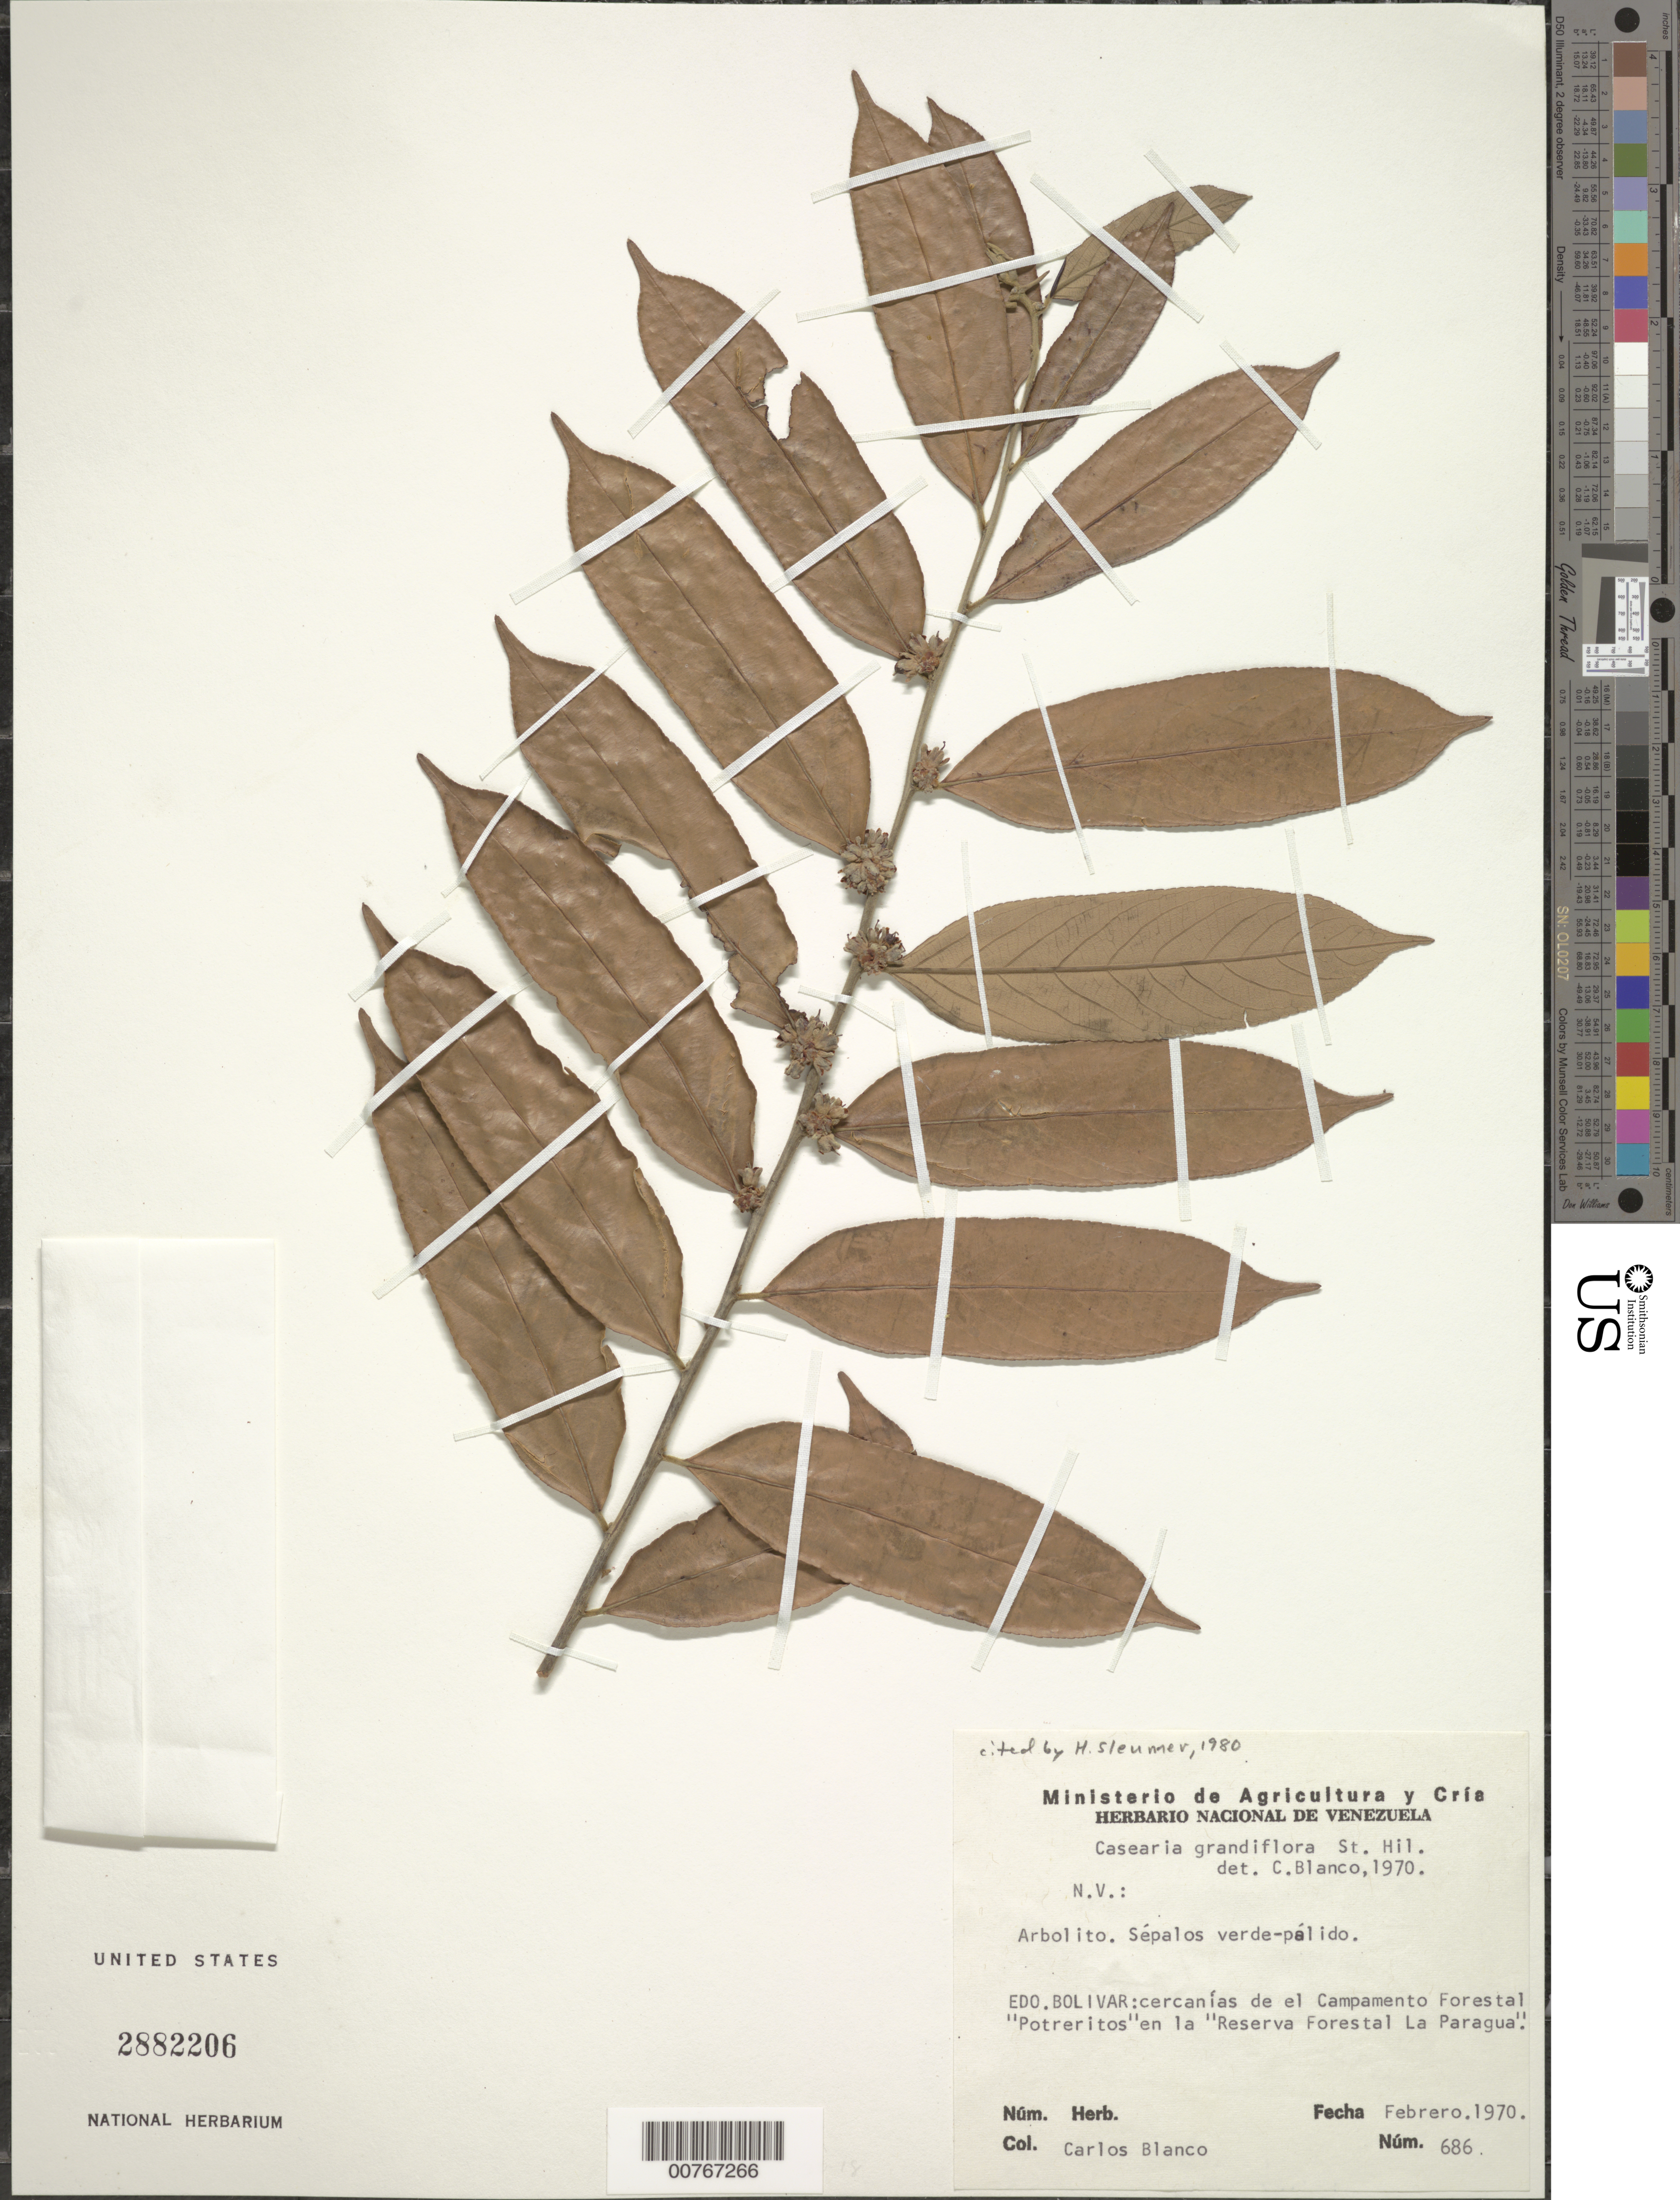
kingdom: Plantae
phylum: Tracheophyta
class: Magnoliopsida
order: Malpighiales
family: Salicaceae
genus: Casearia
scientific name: Casearia grandiflora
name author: Cambess.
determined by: Sleumer, H. O.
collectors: C. A. Blanco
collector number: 686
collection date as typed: Feb-70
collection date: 1970-02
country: Venezuela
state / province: Bolívar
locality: Reserva Forestal La Paragua, cercanias de el Campamento Forestal "Potreritos"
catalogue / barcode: US 2882206